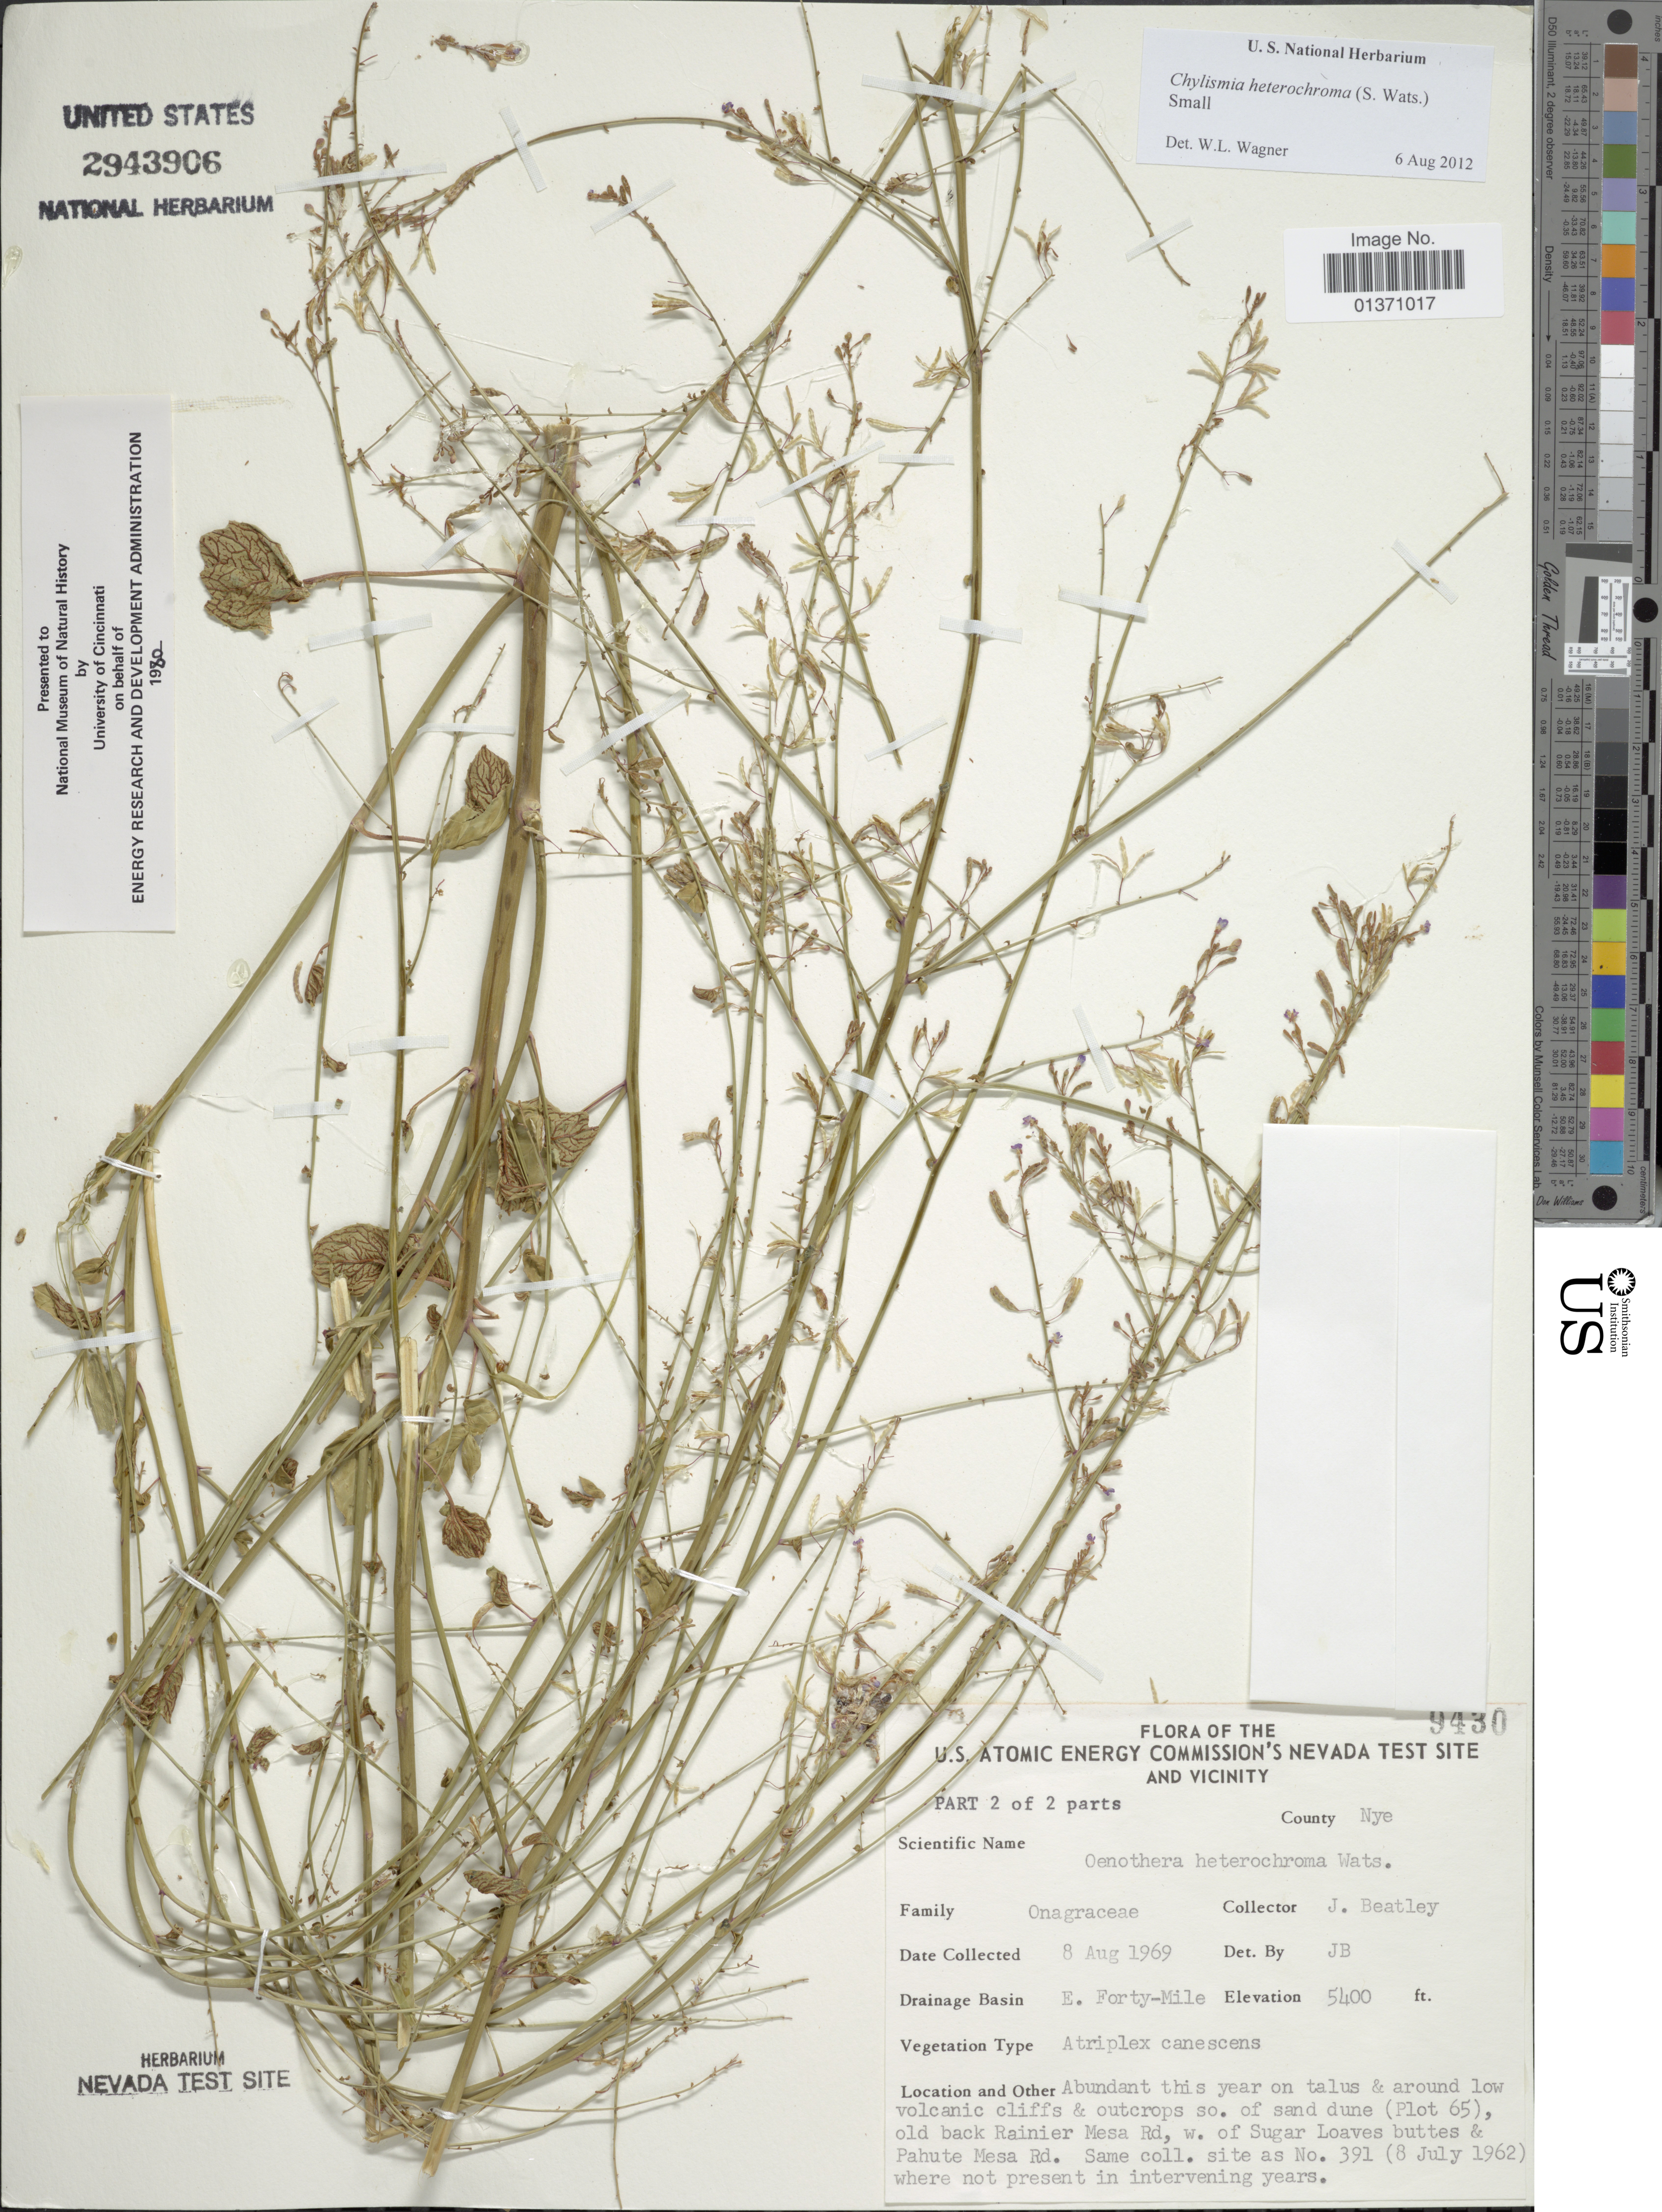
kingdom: Plantae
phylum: Tracheophyta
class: Magnoliopsida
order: Myrtales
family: Onagraceae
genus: Chylismia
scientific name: Chylismia heterochroma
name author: (S. Watson) Small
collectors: J. C. Beatley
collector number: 9430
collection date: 1969-08-08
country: United States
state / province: Nevada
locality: U. S. Atomic Energy Commission's Nevada Test Site and Vicinity, E. Forty-Mile, around low volcanic cliffs & outcrops so. of sand dune (Plot 65), old back Rainier Mesa Rd, w. of Sugar Loaves buttes & Pahute Mesa Rd, County Nye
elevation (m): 1646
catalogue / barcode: US 2943906